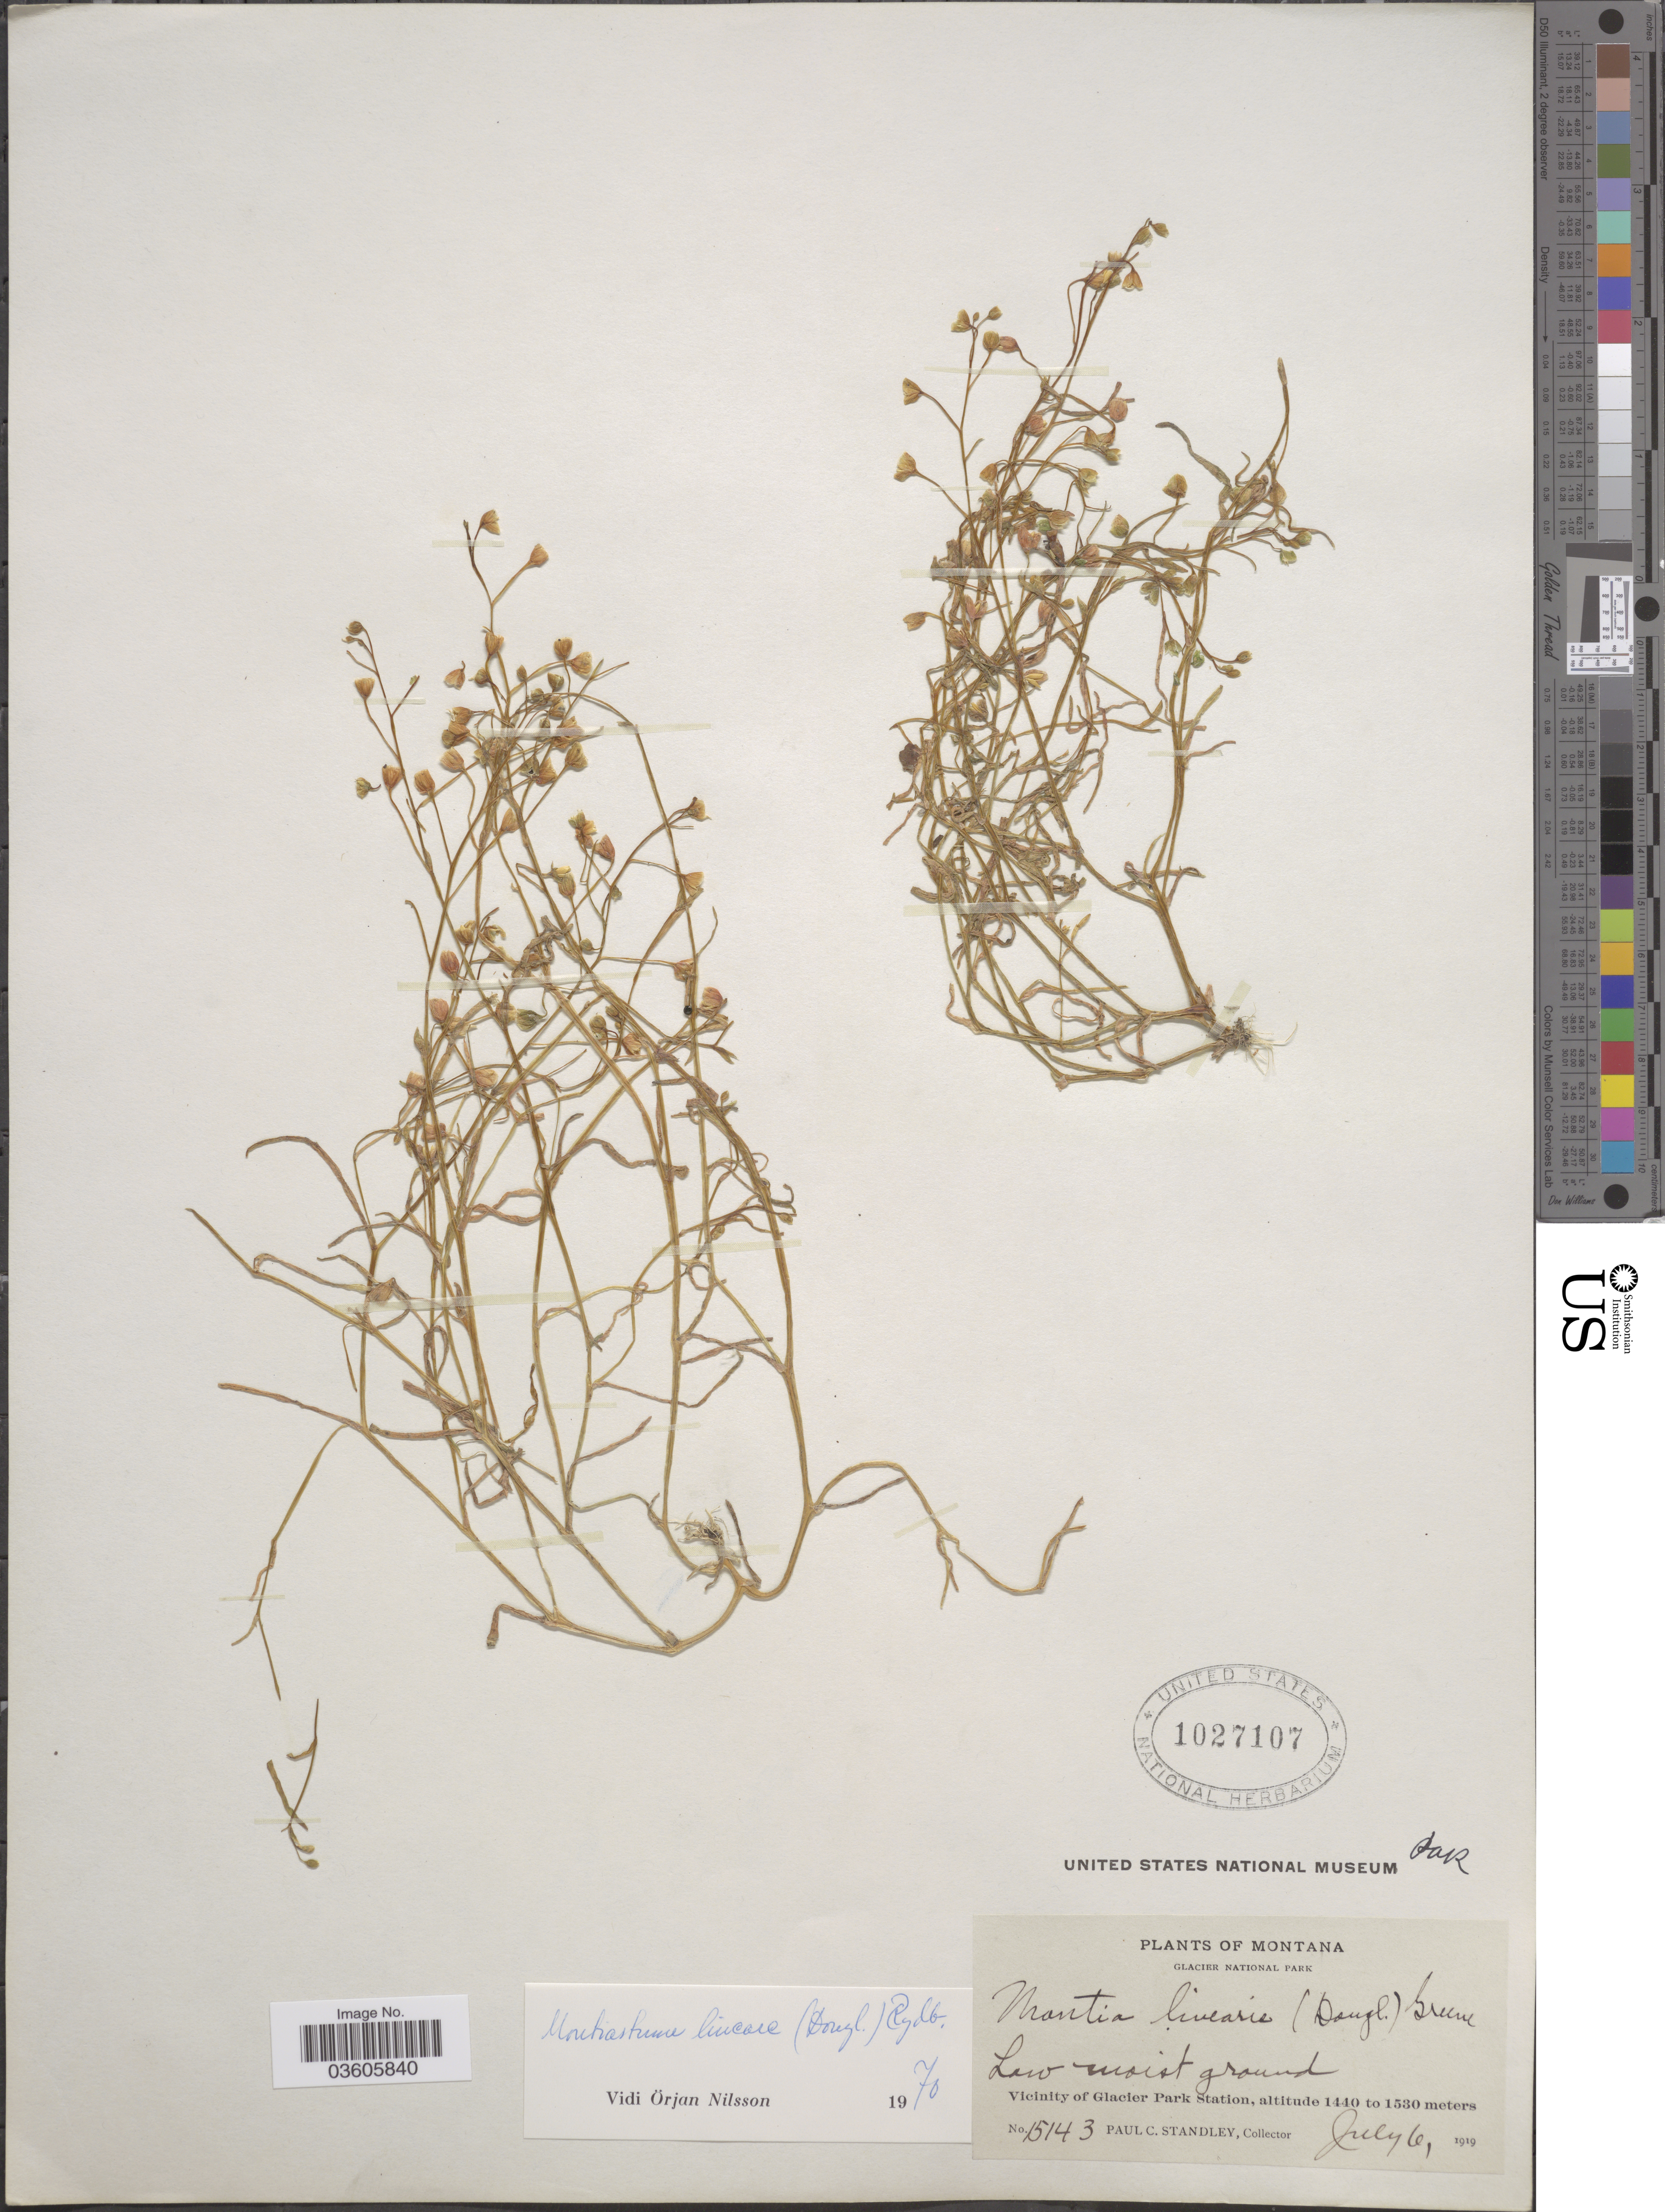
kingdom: Plantae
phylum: Tracheophyta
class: Magnoliopsida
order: Caryophyllales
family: Montiaceae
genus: Montia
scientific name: Montia linearis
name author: (Douglas) Greene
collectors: P. C. Standley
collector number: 15143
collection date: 1919-07-06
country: United States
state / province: Montana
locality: Glacier National Park. Vicinity of Glacier Park Station.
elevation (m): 1440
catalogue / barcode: US 1027107